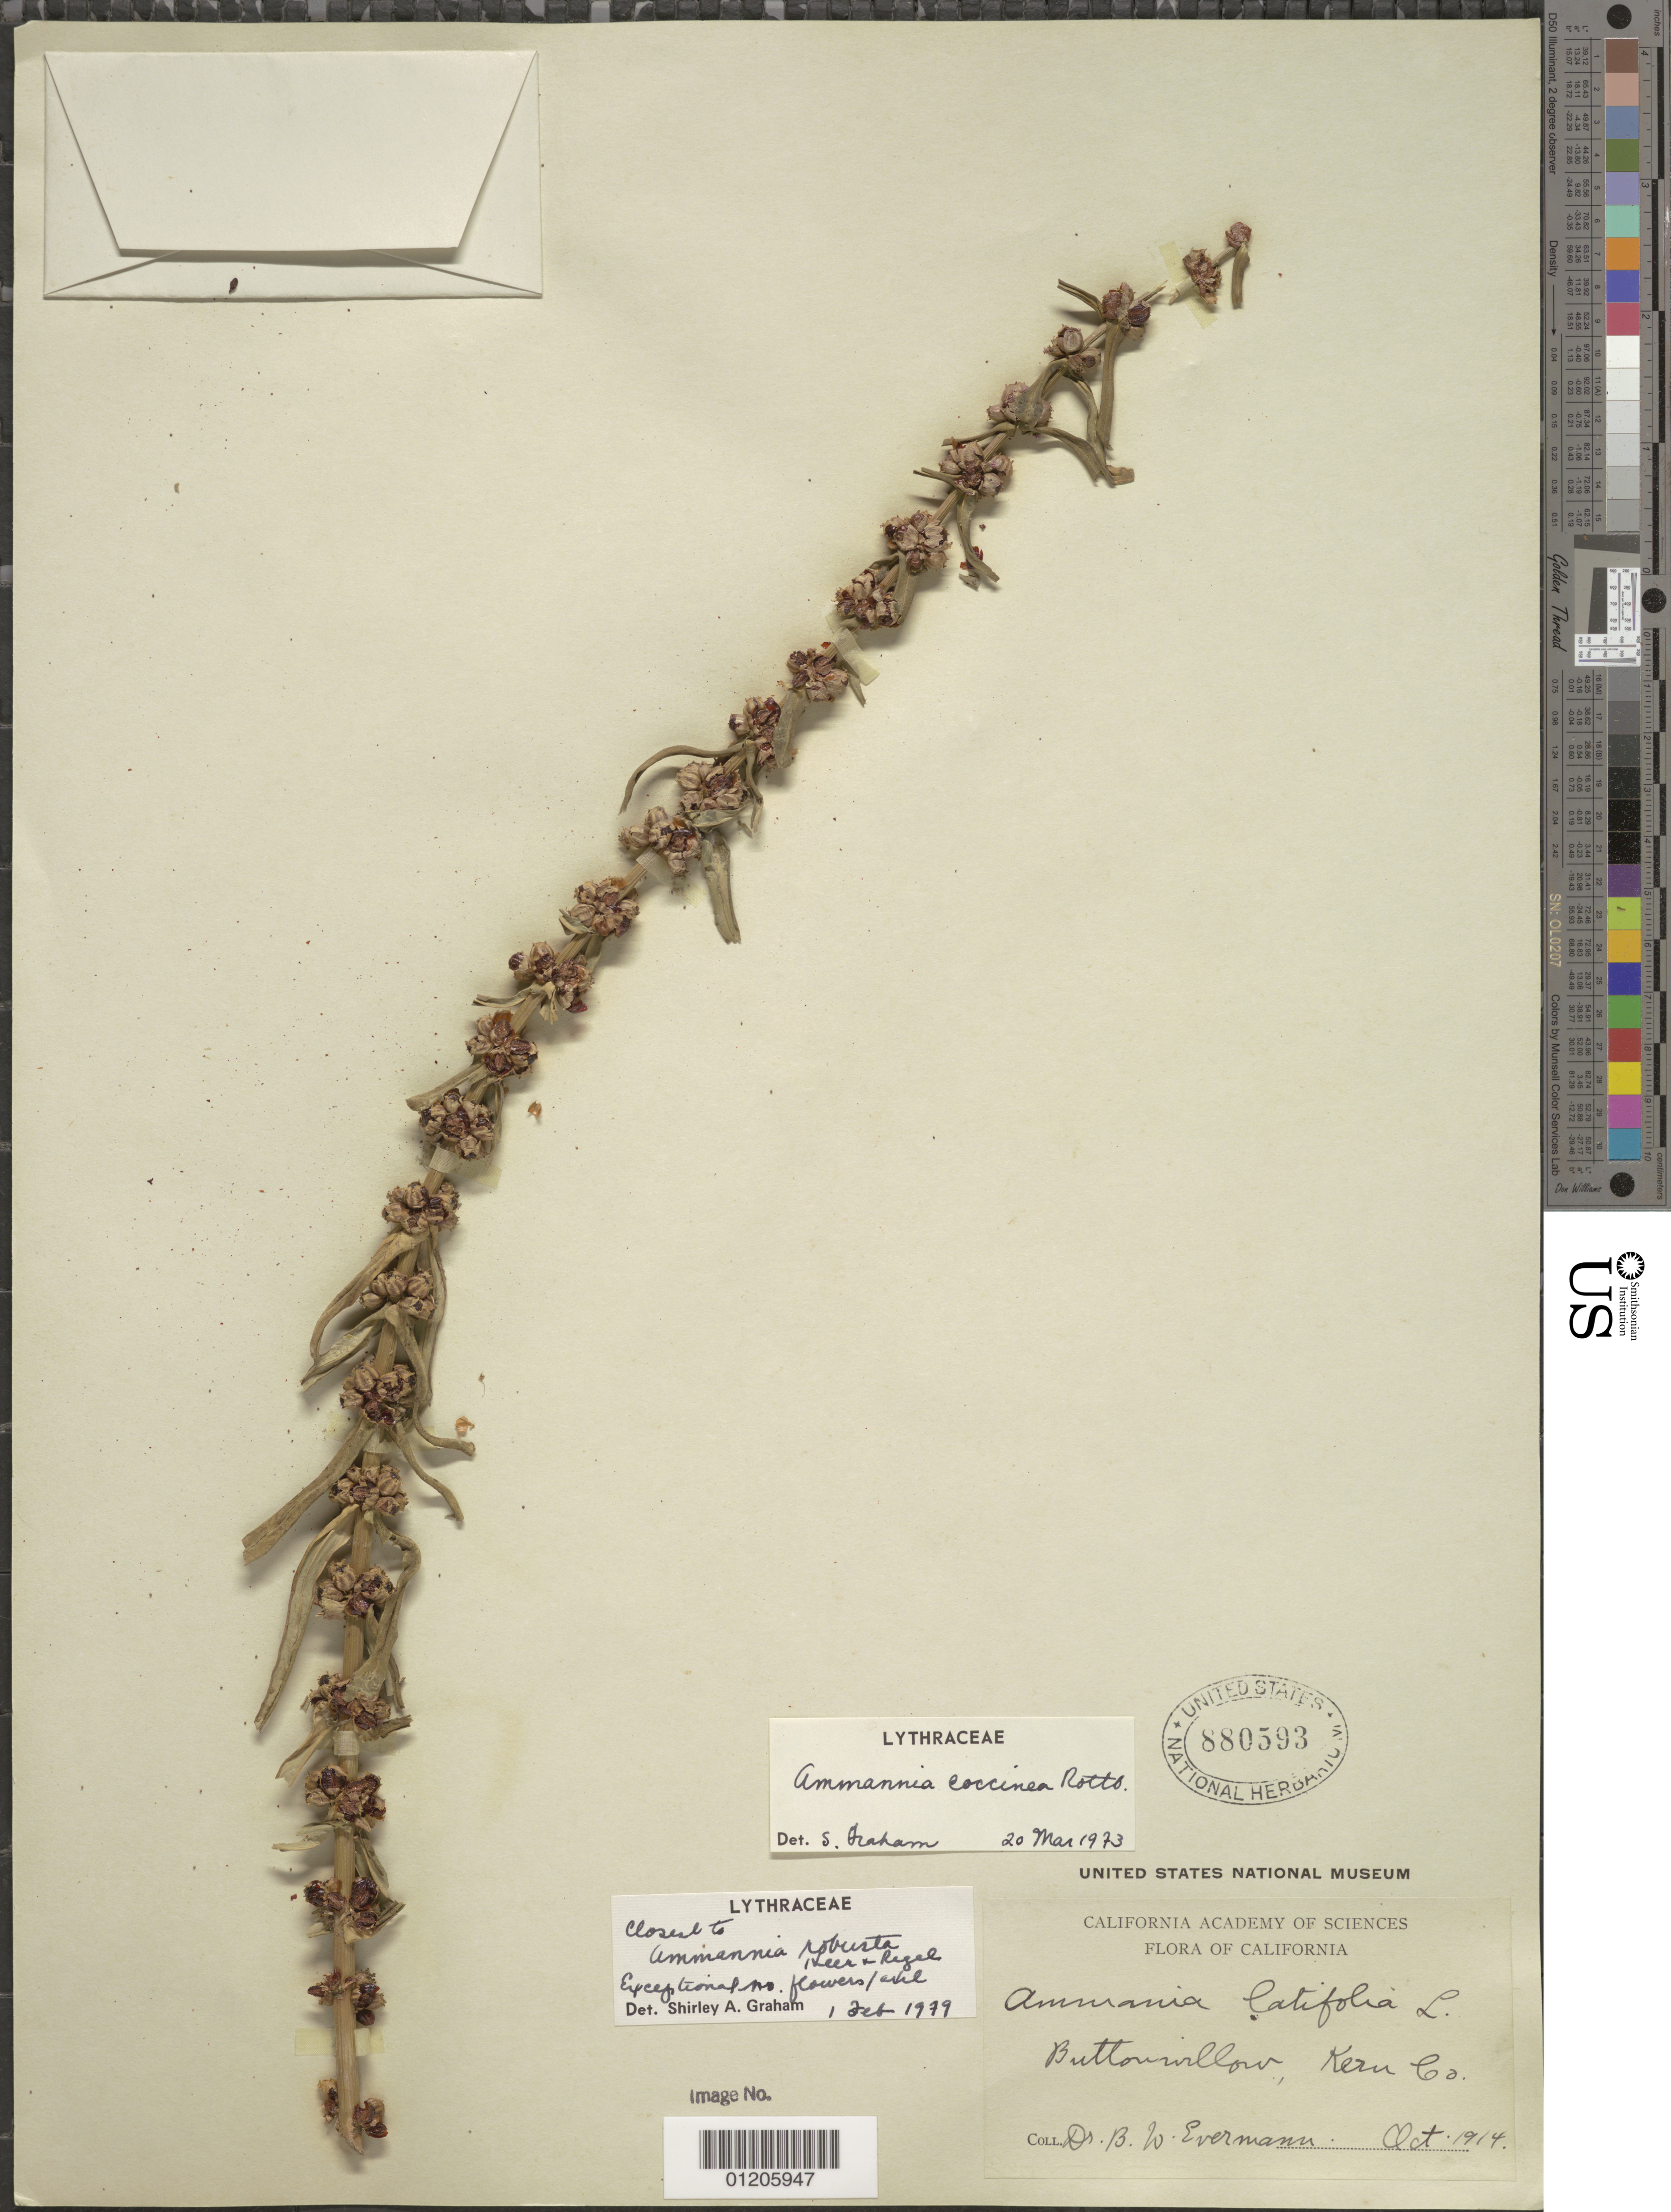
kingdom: Plantae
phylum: Tracheophyta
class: Magnoliopsida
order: Myrtales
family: Lythraceae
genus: Ammannia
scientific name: Ammannia coccinea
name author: Rottb.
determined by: Graham, S.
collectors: B. W. Evermann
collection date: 1914-10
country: United States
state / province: California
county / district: Kern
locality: Buttonwillow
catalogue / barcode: US 880593